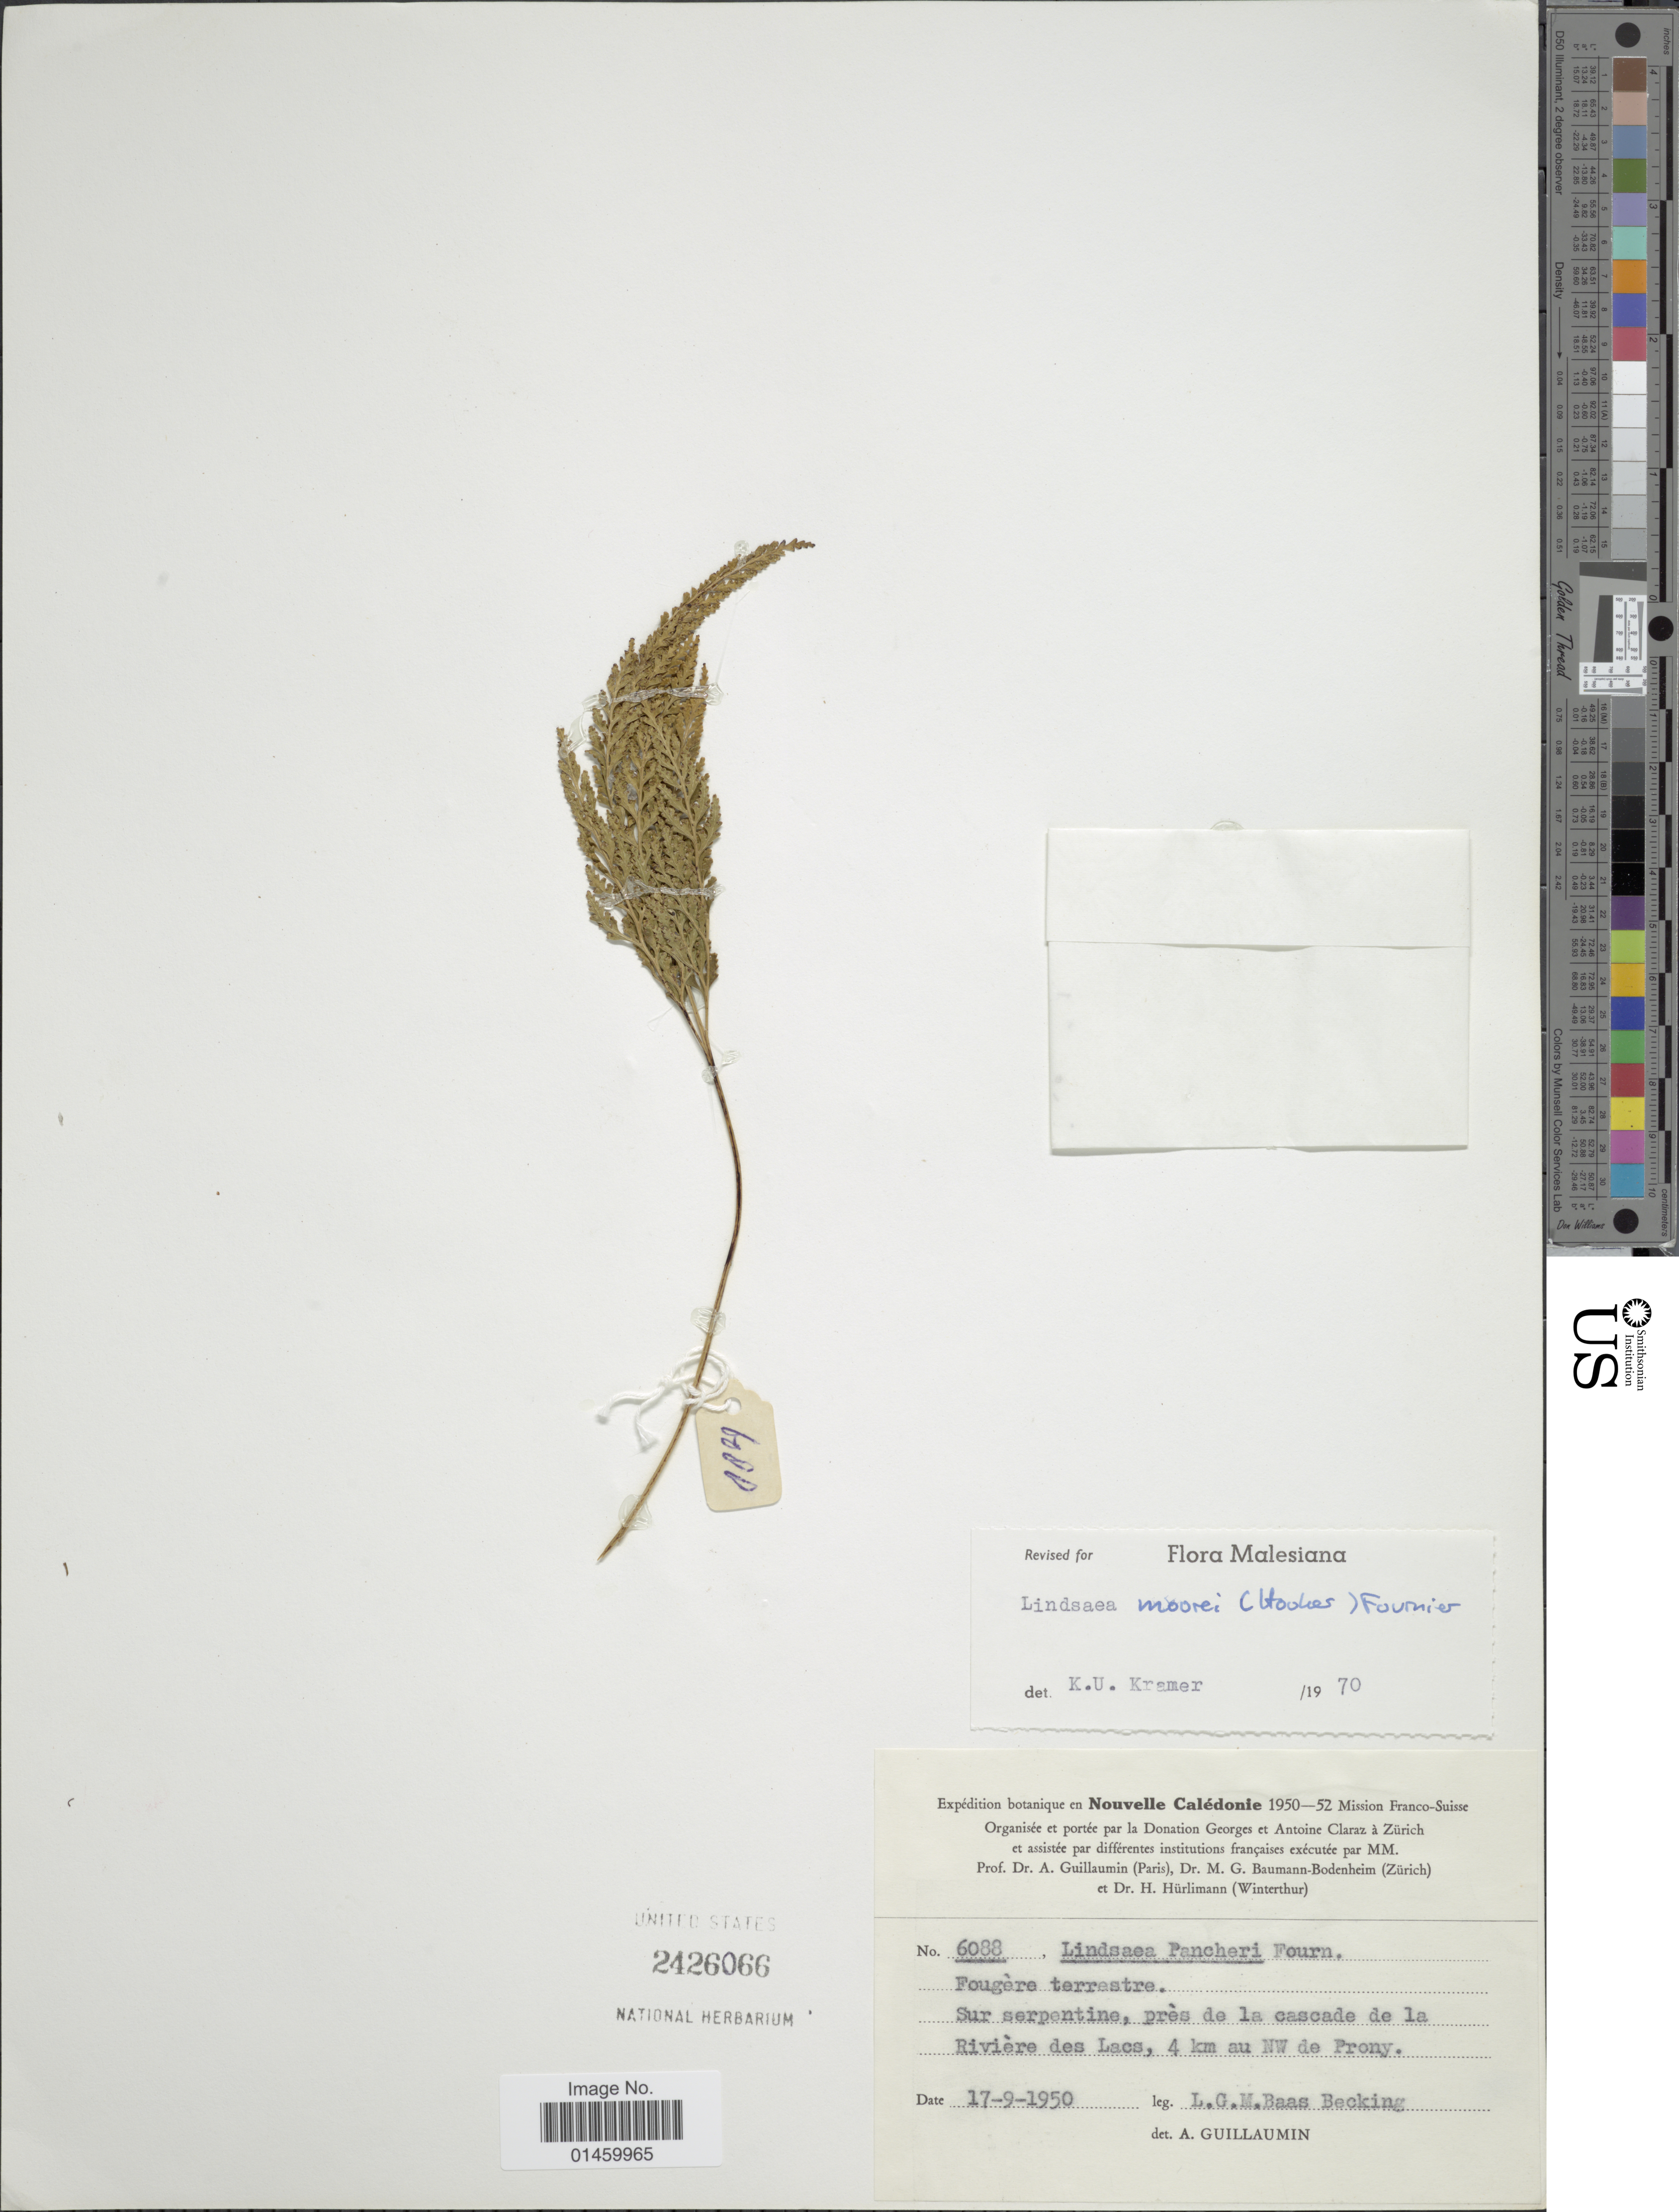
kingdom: Plantae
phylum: Tracheophyta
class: Polypodiopsida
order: Polypodiales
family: Lindsaeaceae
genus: Lindsaea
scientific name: Lindsaea moorei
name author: (Hook.) E. Fourn.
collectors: L. Becking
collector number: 6088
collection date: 1950-09-17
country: New Caledonia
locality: Nouvelle Caledonie. Sur serpentine, pres de la cascade de la Riviere des Lacs, 4 km au NW de Prony.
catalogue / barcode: US 2426066